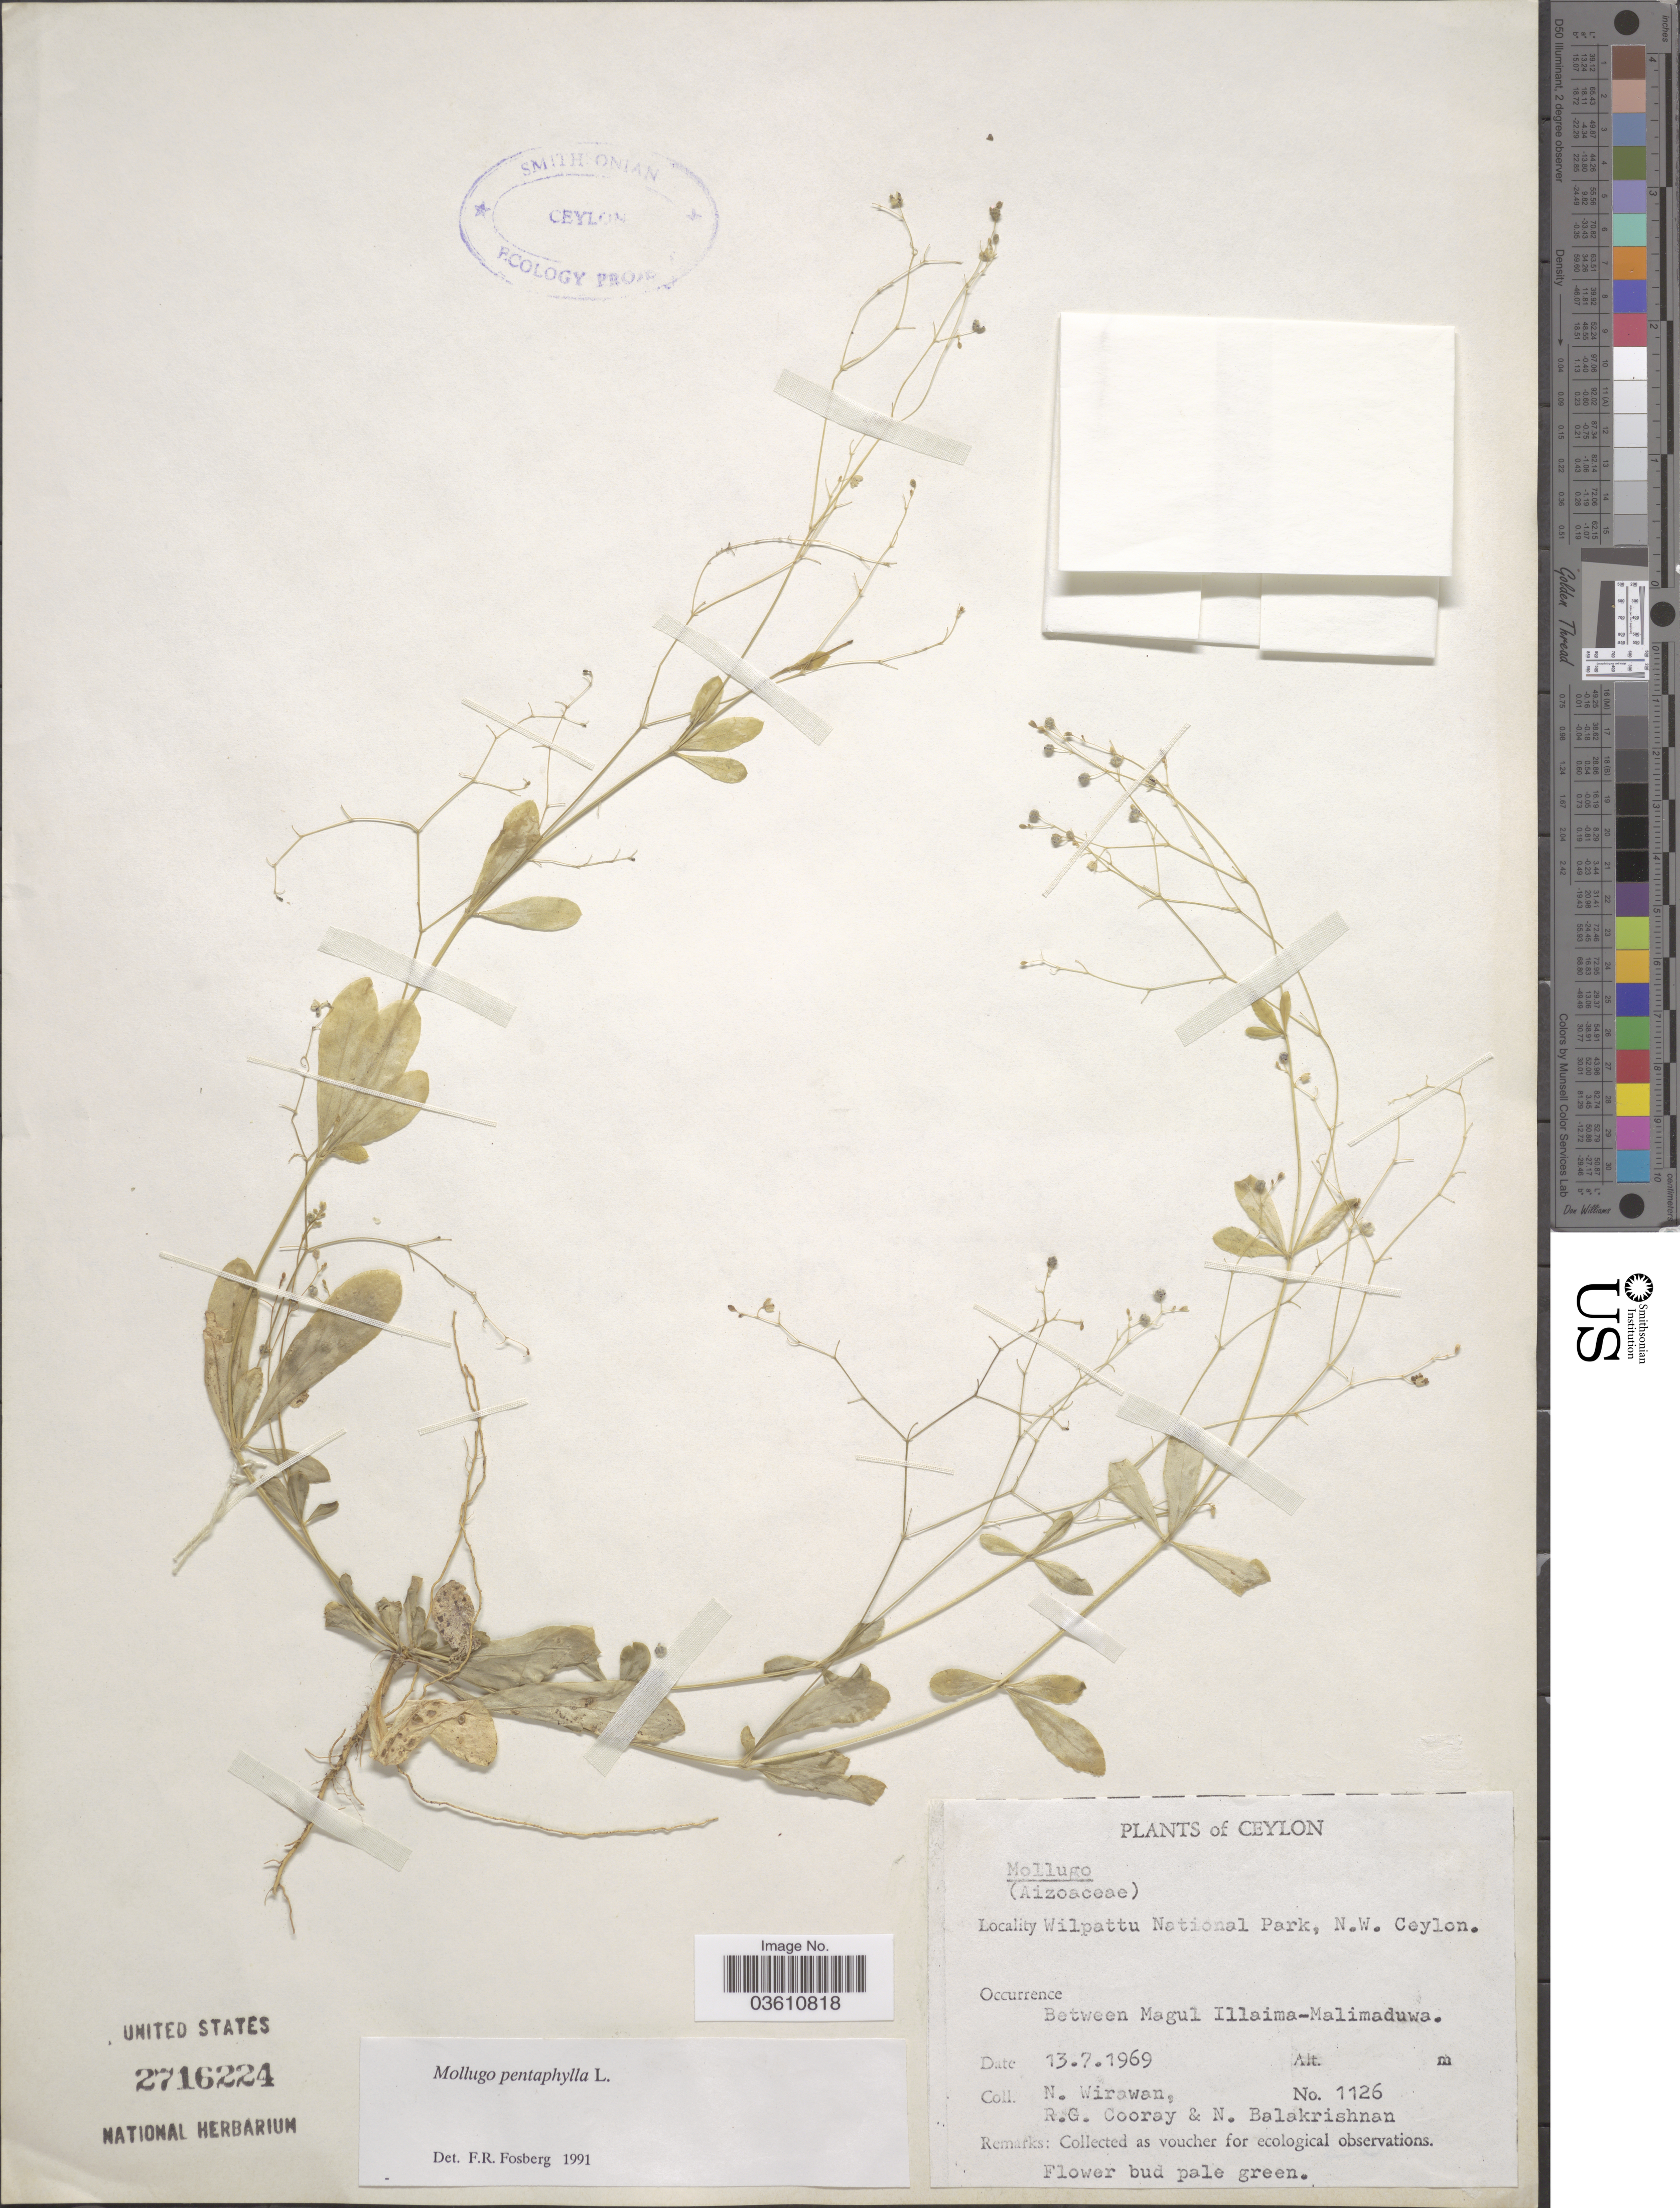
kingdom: Plantae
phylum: Tracheophyta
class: Magnoliopsida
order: Caryophyllales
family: Molluginaceae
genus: Trigastrotheca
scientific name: Trigastrotheca pentaphylla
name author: (L.) Thulin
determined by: Strong, Mark T., (BOT), Smithsonian Institution - National Museum of Natural History (UNITED STATES)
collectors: N. Wirawan, R. Cooray & N. Balakrishnan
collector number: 1126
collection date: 1969-07-13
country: Sri Lanka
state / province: North Western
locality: Ceylon. Wilpattu National Park. Between Magul Illaima-Malimaduwa.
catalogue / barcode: US 2716224